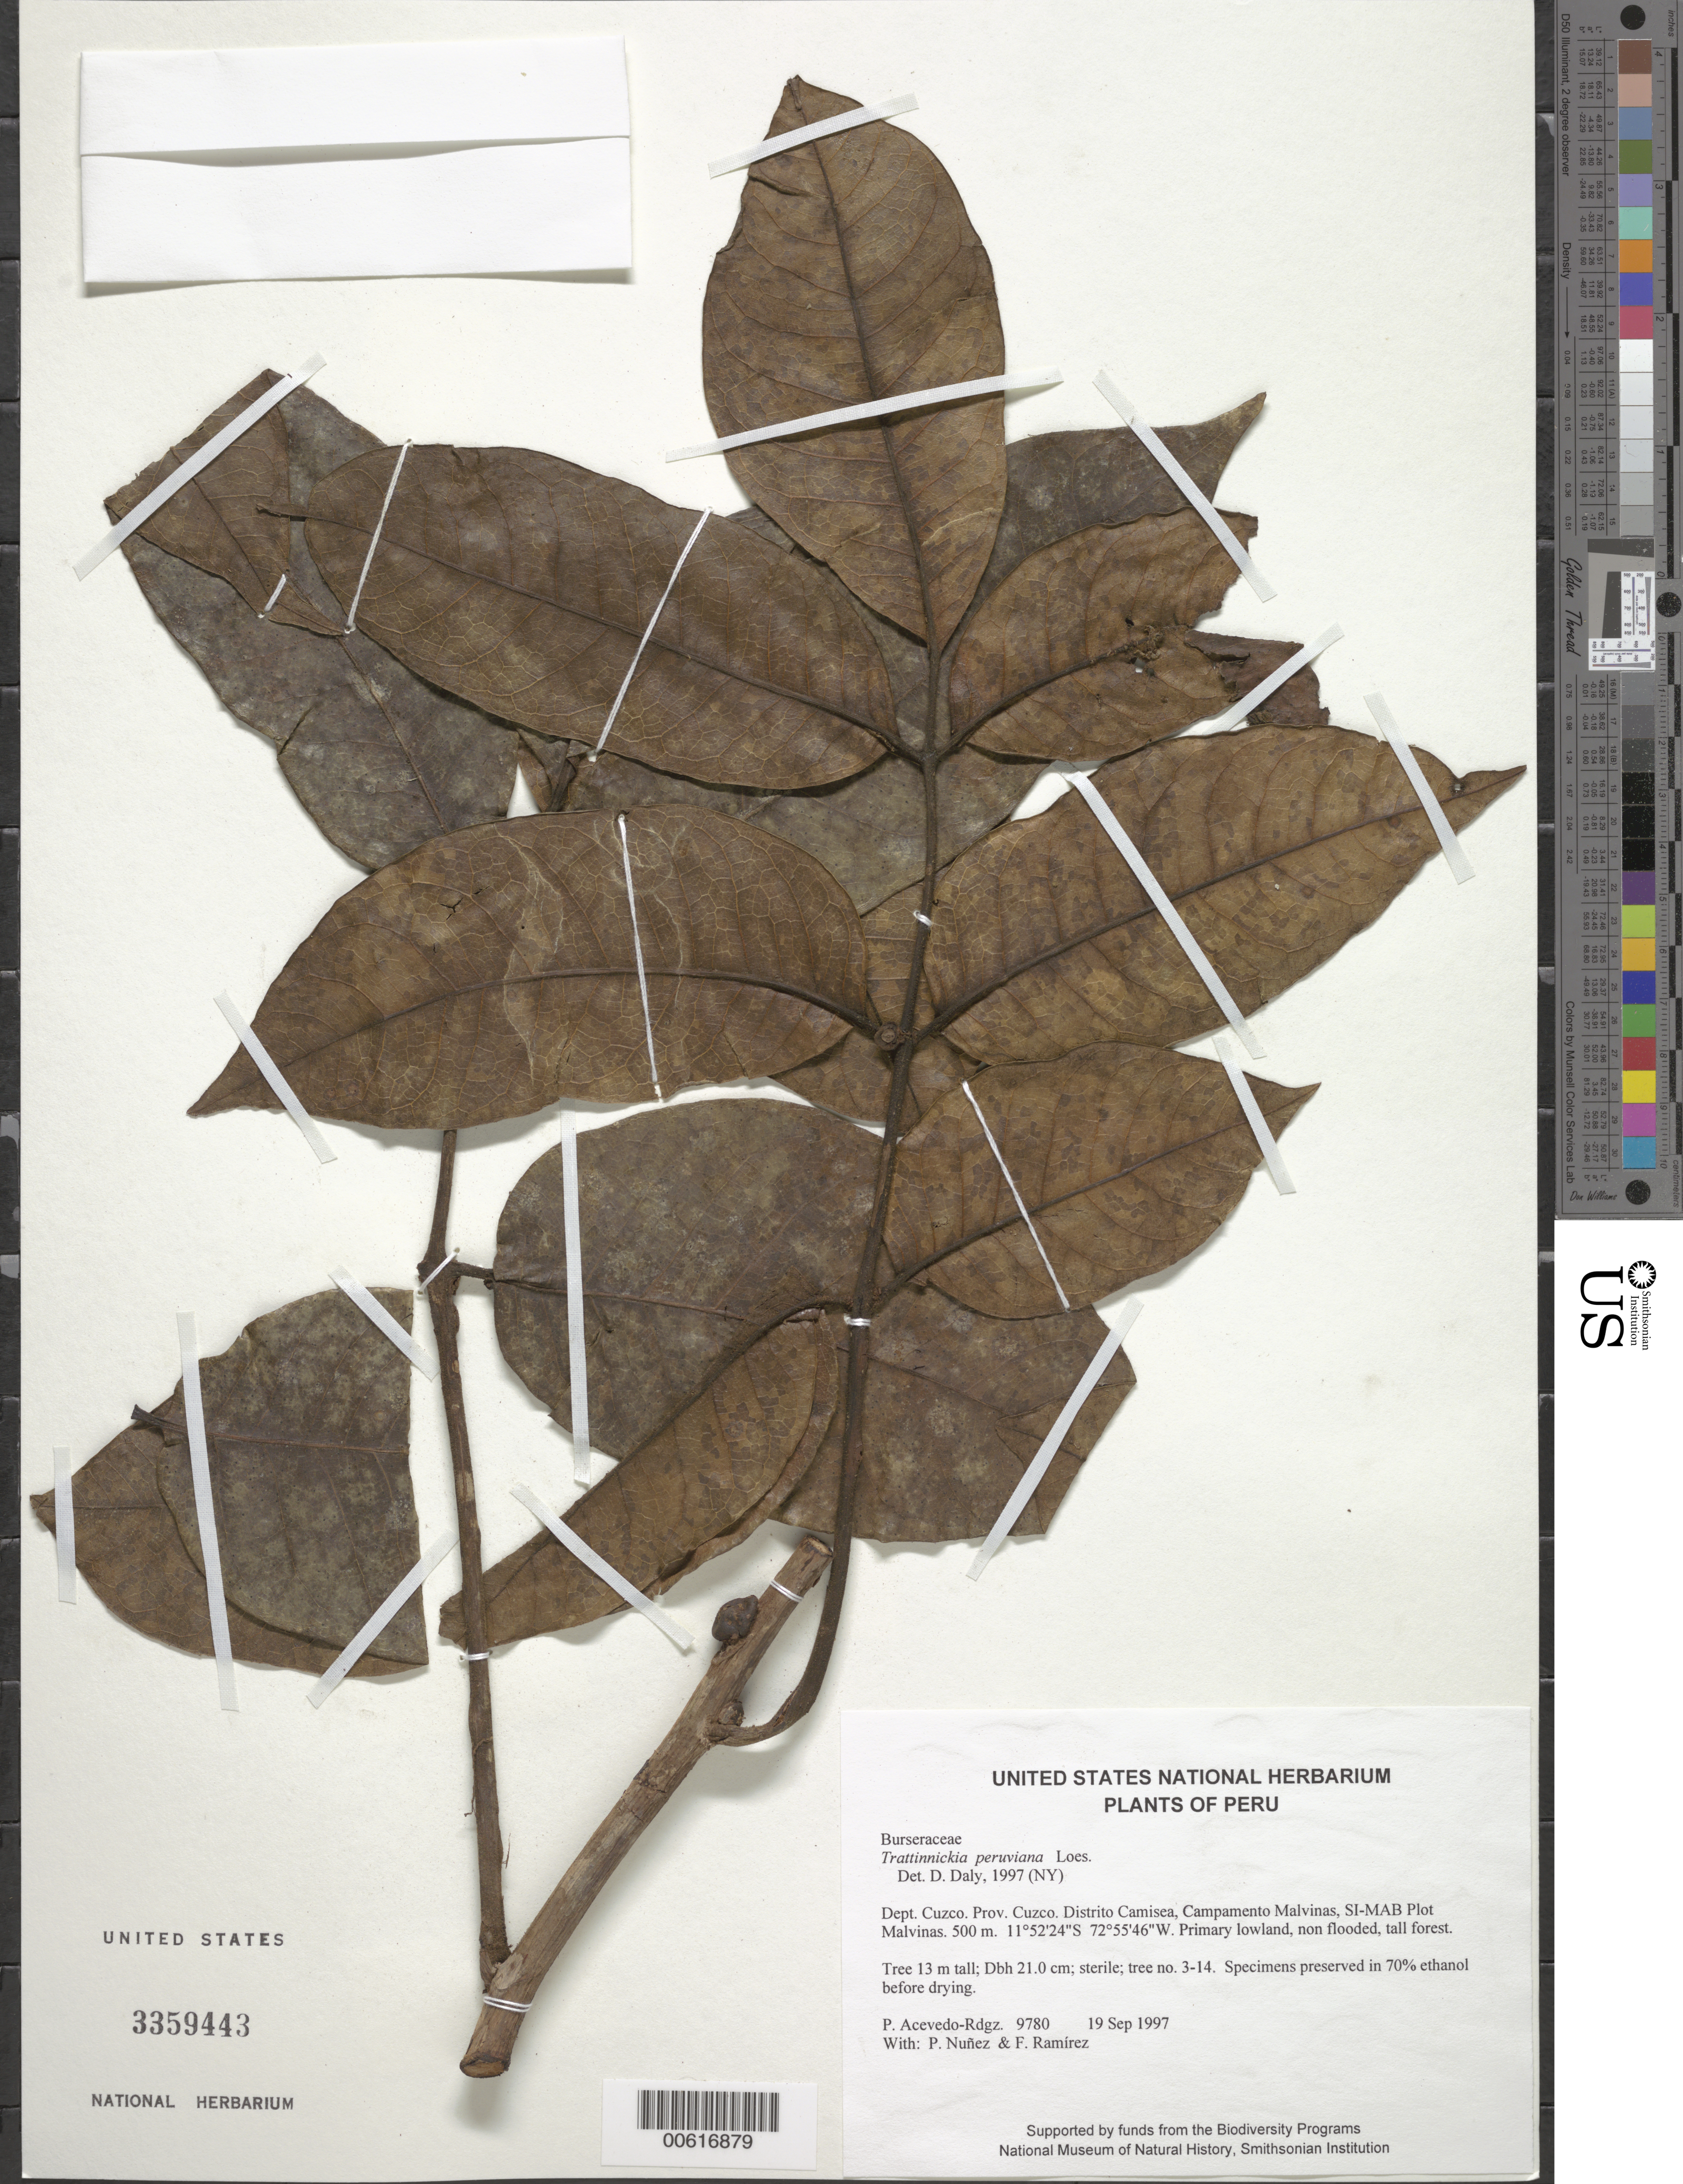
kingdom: Plantae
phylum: Tracheophyta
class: Magnoliopsida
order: Sapindales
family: Burseraceae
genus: Trattinnickia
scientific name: Trattinnickia peruviana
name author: Loes.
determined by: Daly, D. C.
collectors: P. Acevedo-Rodr., P. Nuñez V. & F. Ramirez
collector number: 9780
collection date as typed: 19 Sep 1997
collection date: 1997-09-19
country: Peru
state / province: Cusco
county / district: Cusco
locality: Distrito Camisea, Campamento Malvinas, SI-MAB Plot Malvinas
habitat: Primary lowland, non flooded, tall forest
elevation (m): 500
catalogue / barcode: US 3359443